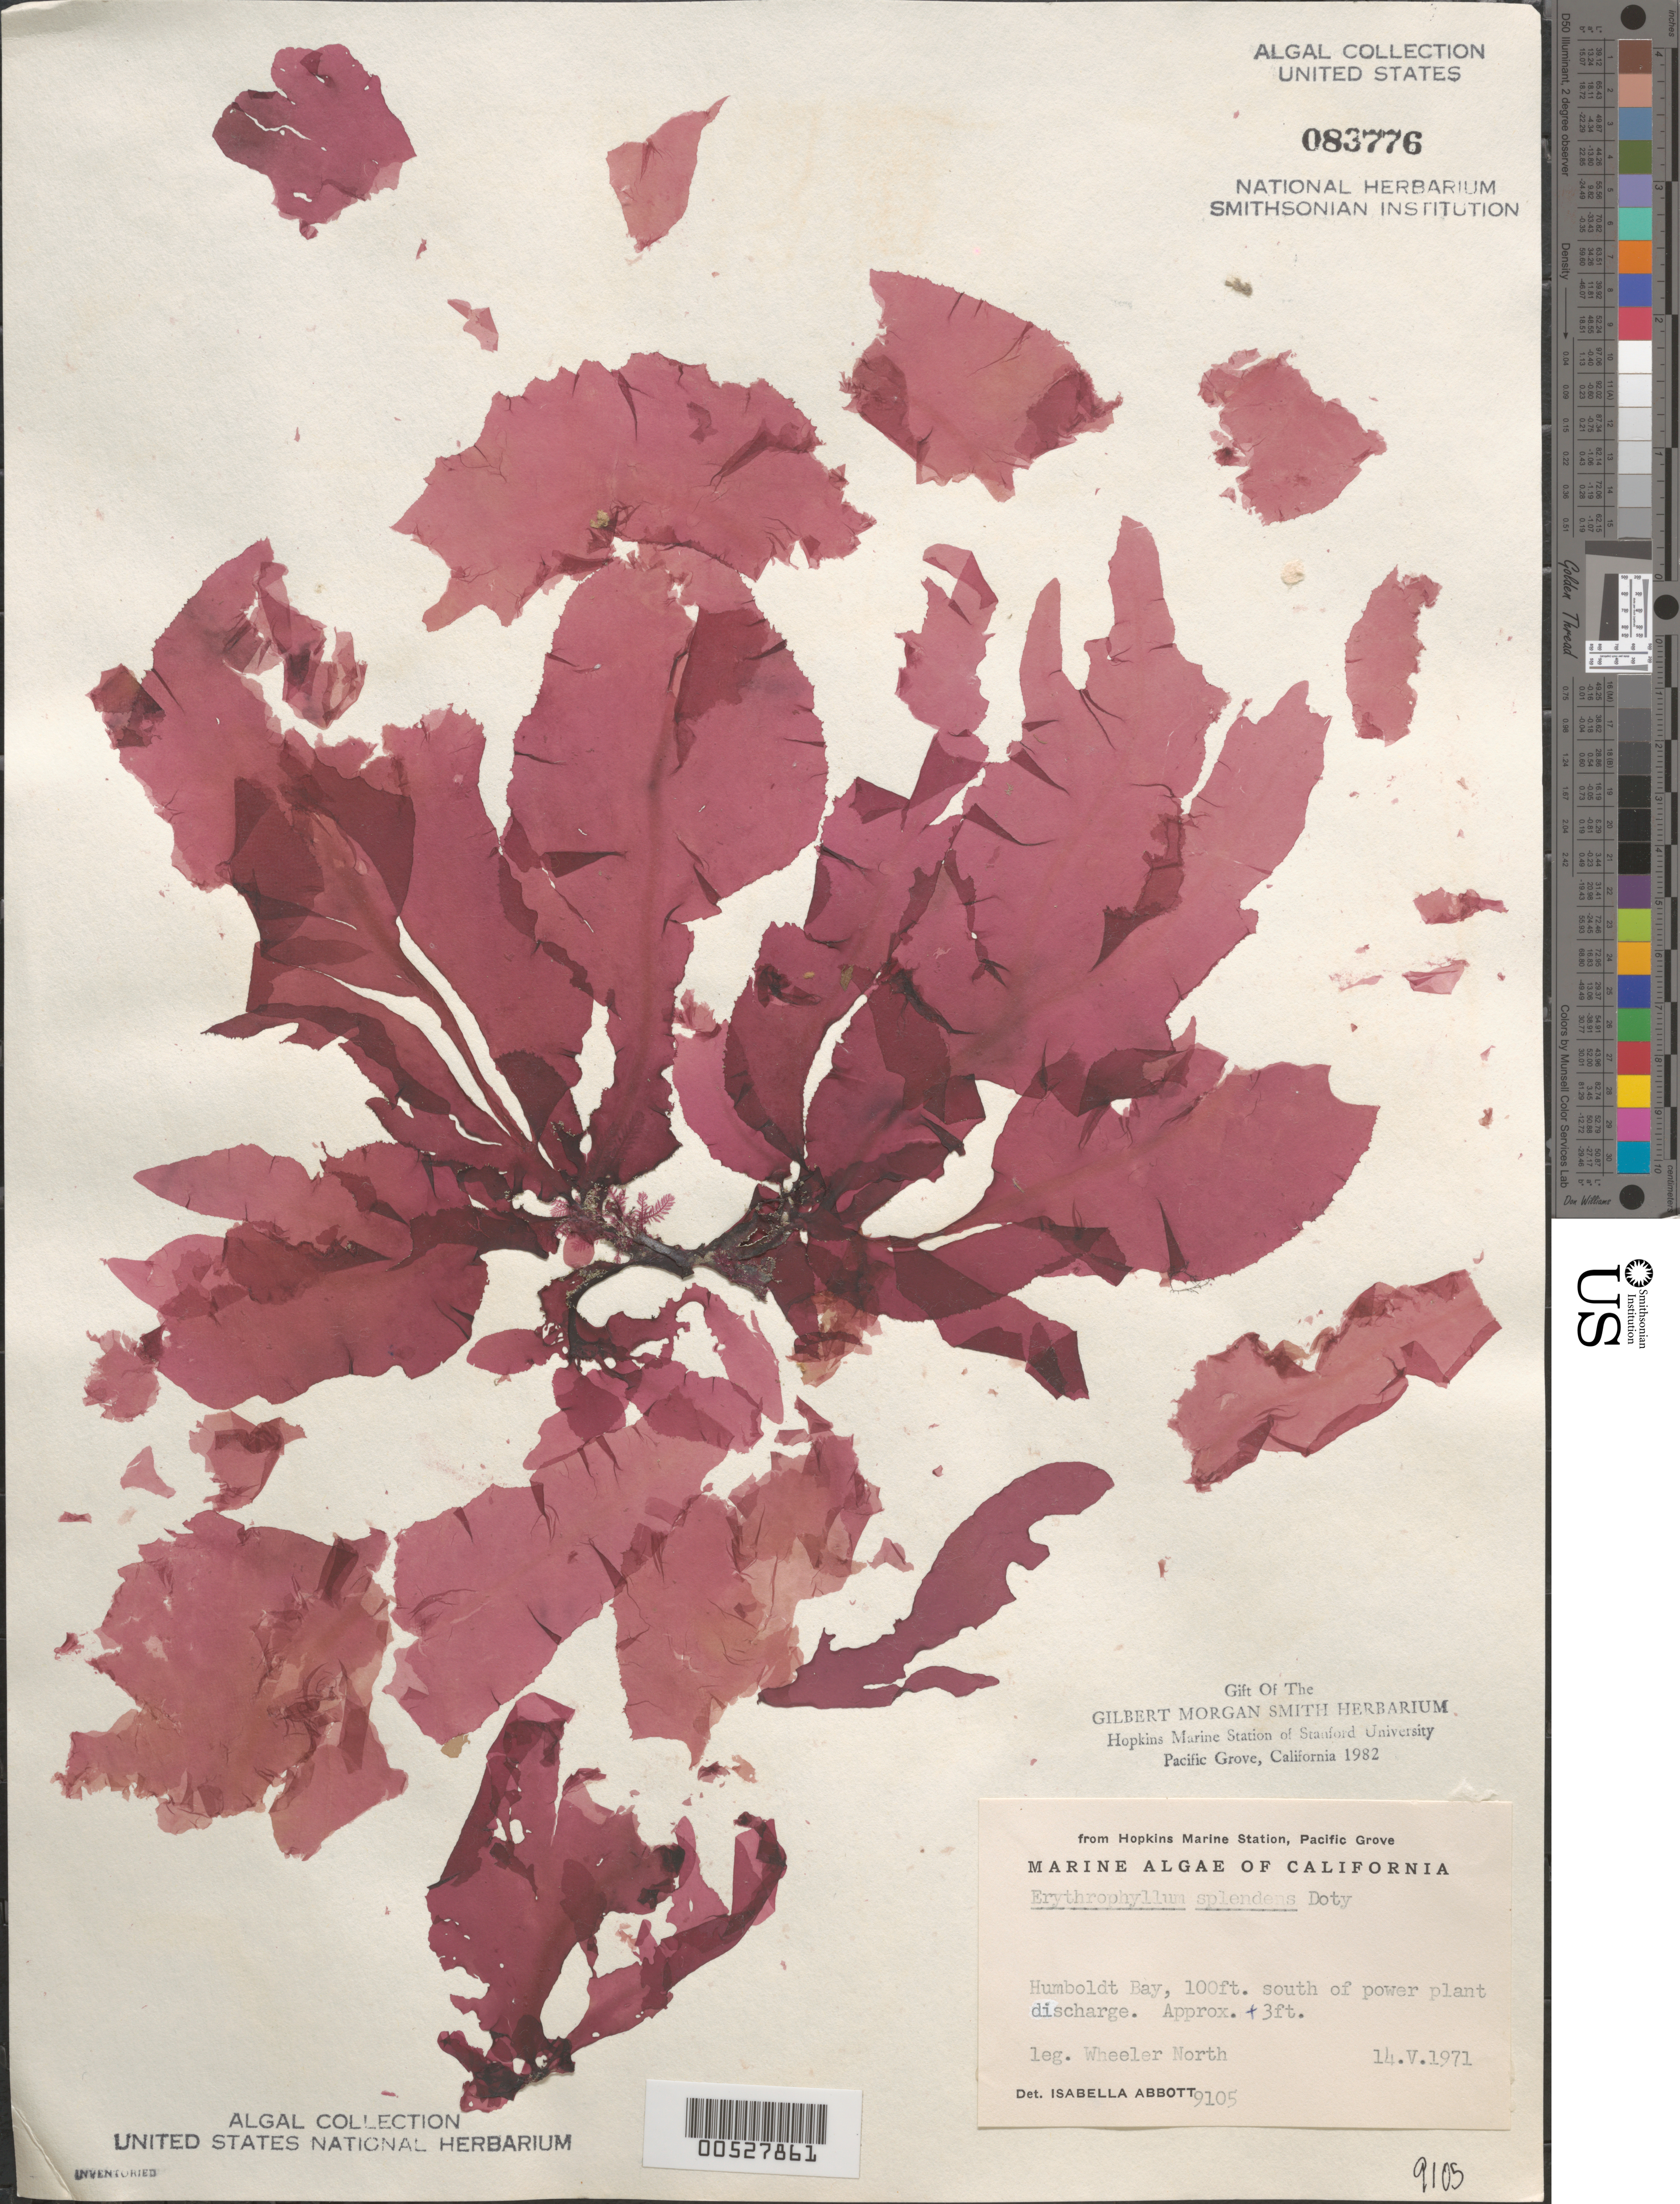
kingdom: Plantae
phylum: Rhodophyta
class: Florideophyceae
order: Gigartinales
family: Kallymeniaceae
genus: Erythrophyllum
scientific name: Erythrophyllum splendens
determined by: Abbott, Isabella A.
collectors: W. North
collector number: IAA 9105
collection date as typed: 14 May 1971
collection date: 1971-05-14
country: United States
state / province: California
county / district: Humboldt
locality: Humboldt Bay, south of PG & E discharge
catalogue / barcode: US 83776